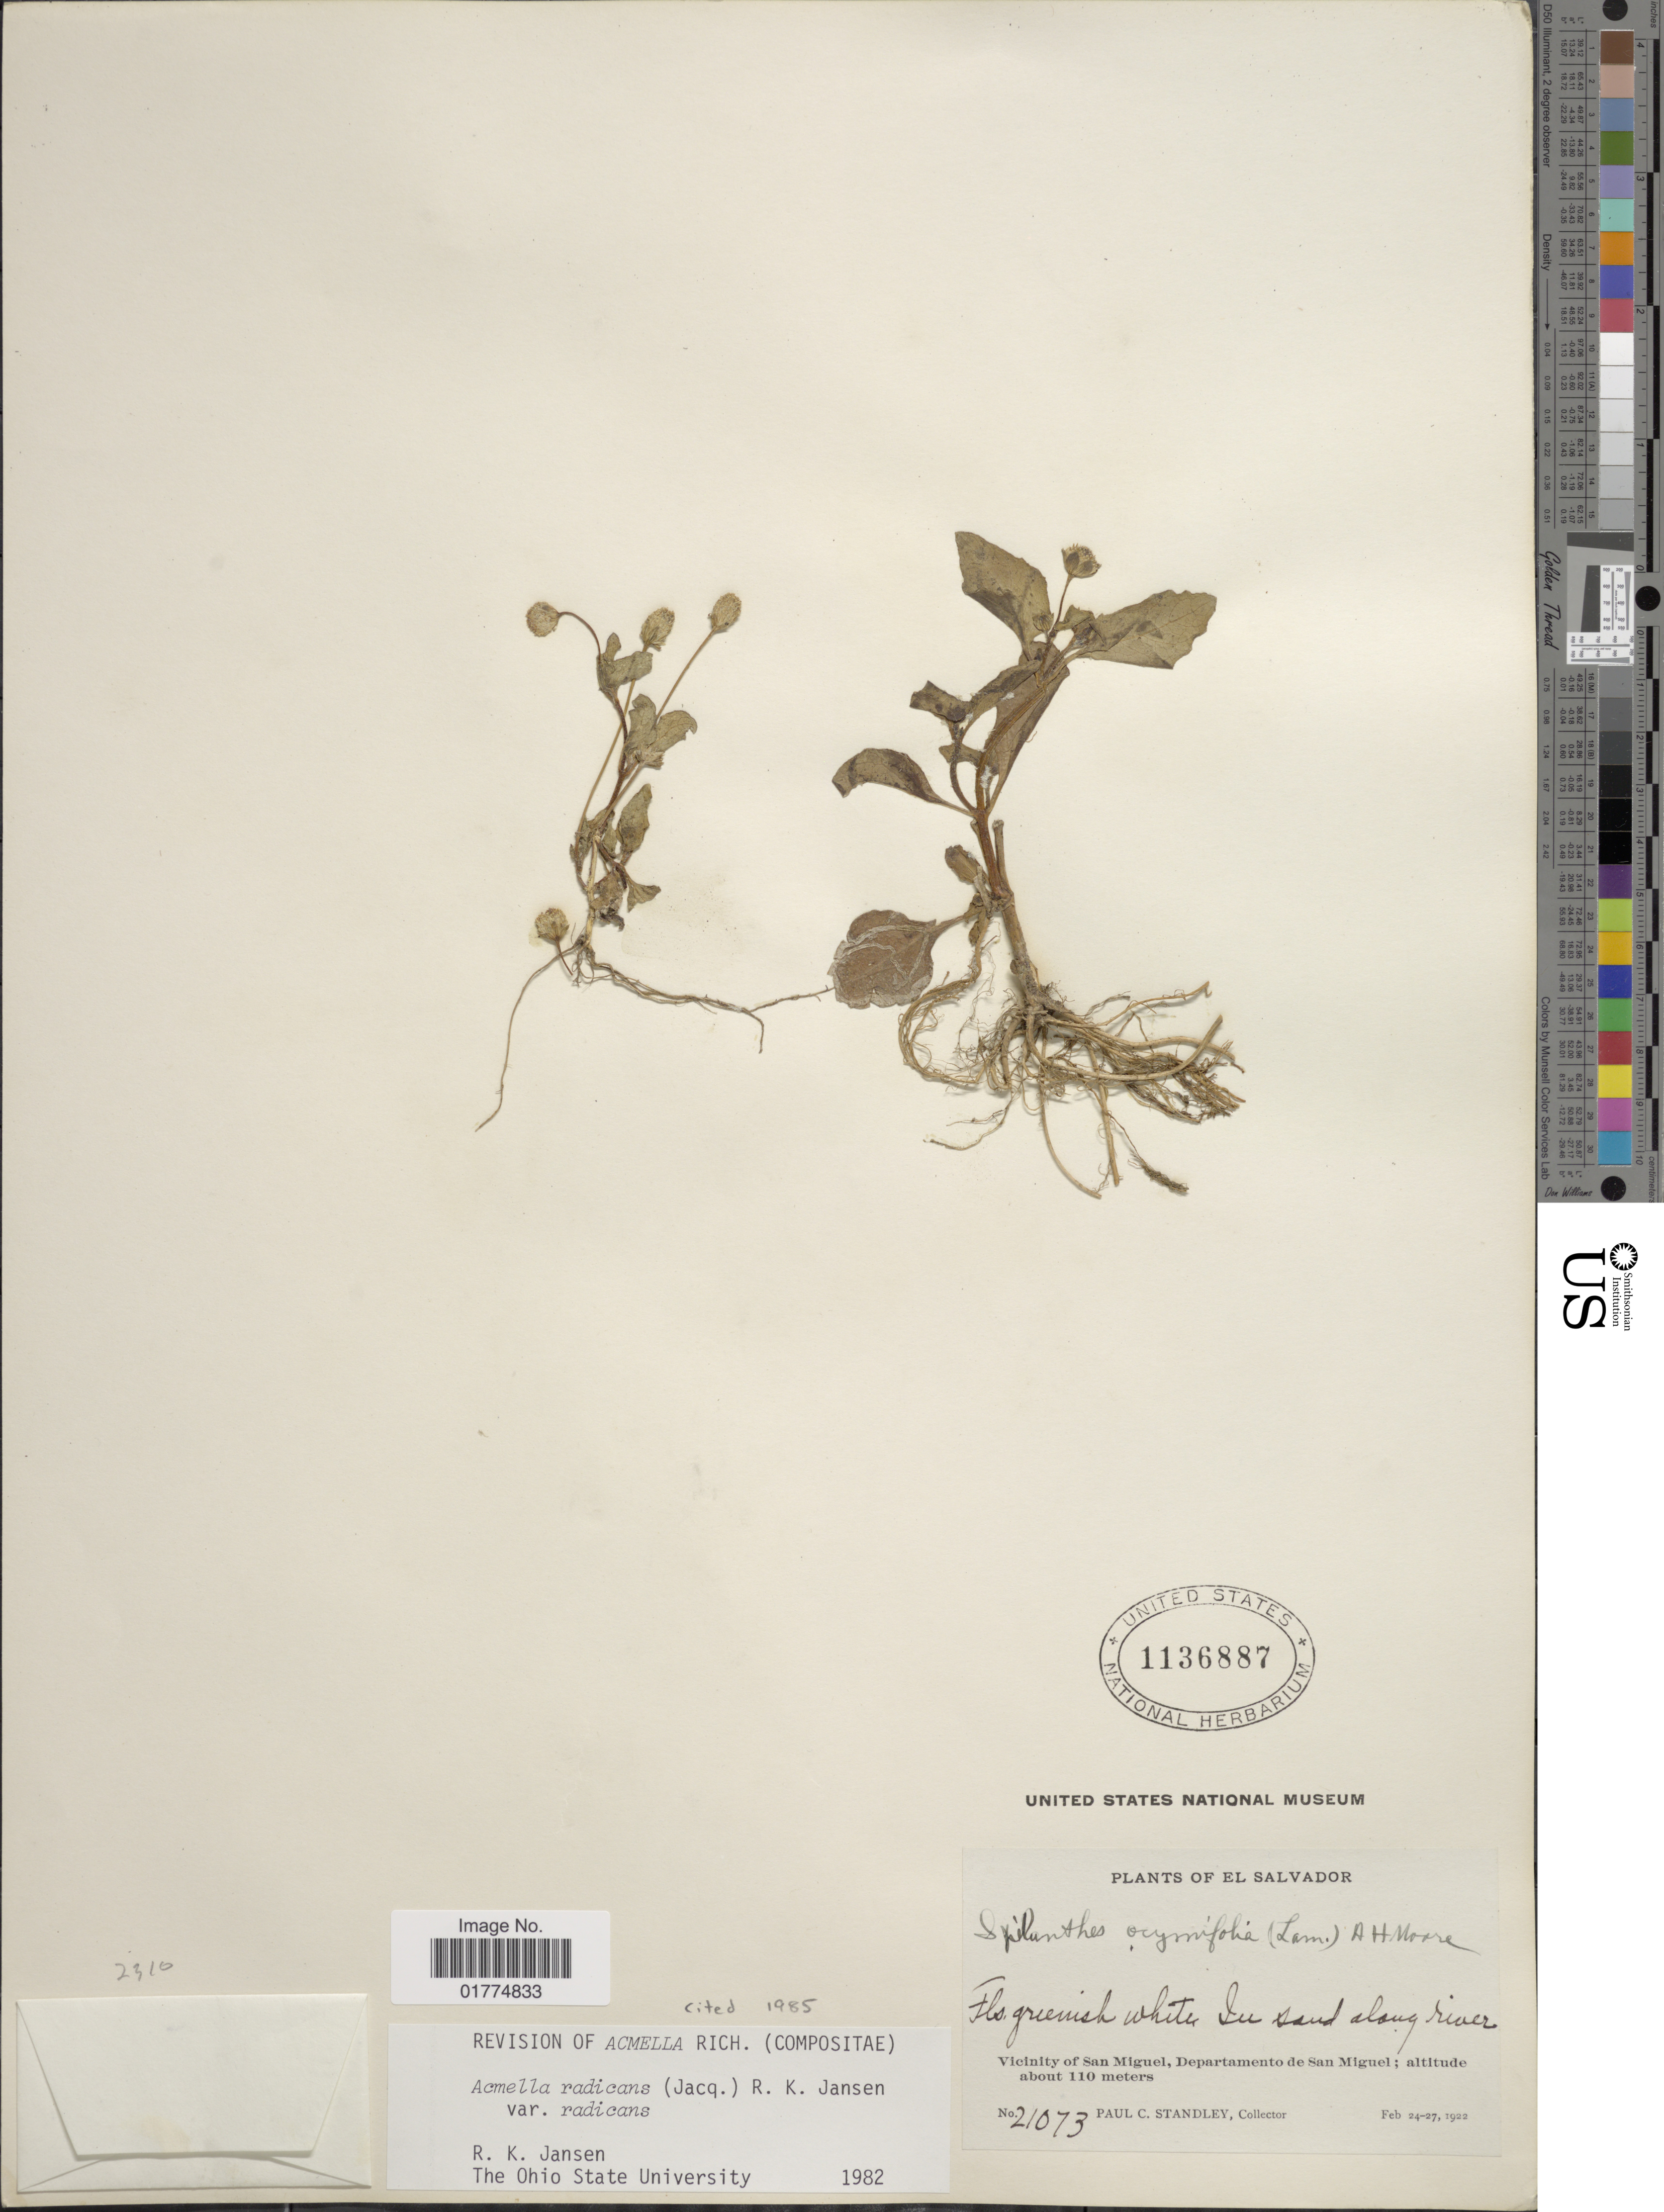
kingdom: Plantae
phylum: Tracheophyta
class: Magnoliopsida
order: Asterales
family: Asteraceae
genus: Acmella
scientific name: Acmella radicans var. radicans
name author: (Jacq.) R.K. Jansen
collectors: P. C. Standley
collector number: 21073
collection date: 1922-02-24/1922-02-27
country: El Salvador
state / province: San Miguel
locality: Vicinity of San Miguel, Departamento de San Miguel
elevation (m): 110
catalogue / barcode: US 1136887